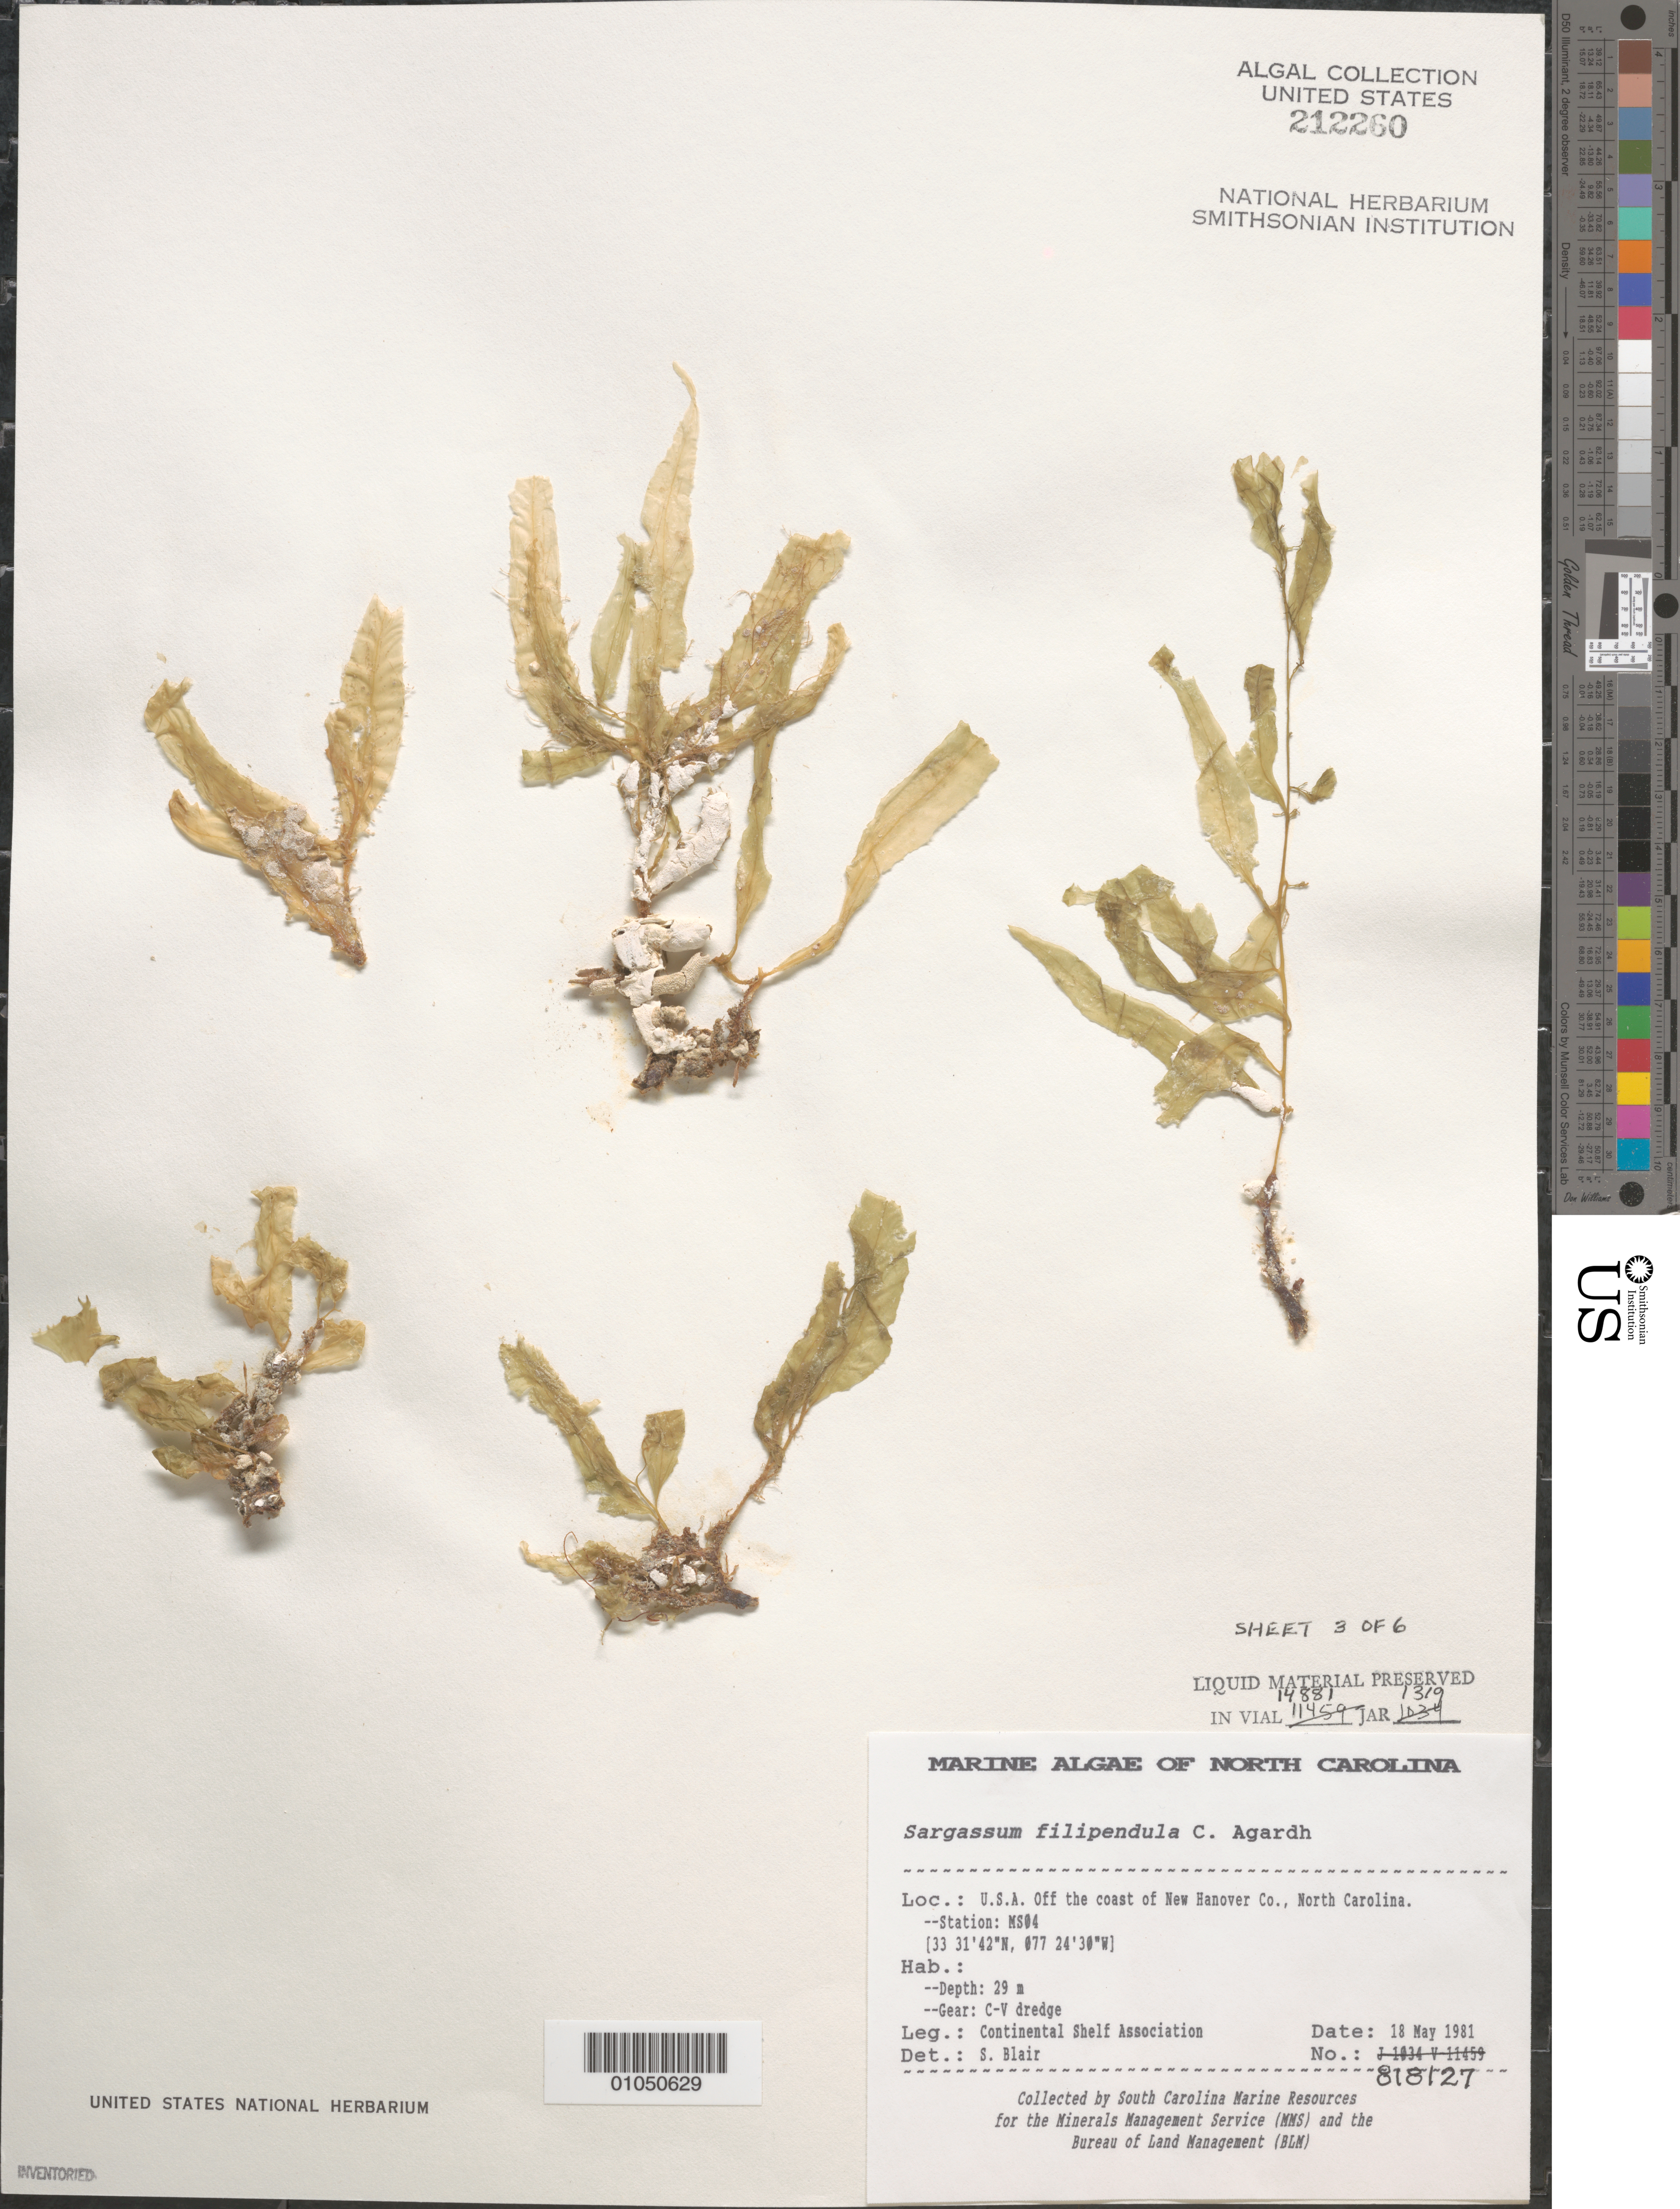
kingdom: Chromista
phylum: Ochrophyta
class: Phaeophyceae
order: Fucales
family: Sargassaceae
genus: Sargassum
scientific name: Sargassum filipendula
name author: C. Agardh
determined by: Blair, S. M.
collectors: Continental Shelf Associates for the MMS/BLM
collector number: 818127 Station MS04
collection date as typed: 18 May 1981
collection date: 1981-05-18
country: United States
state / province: North Carolina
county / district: New Hanover County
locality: Off coast of New Hanover County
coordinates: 33 31'42"N, 077 24'30"W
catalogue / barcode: US 212260